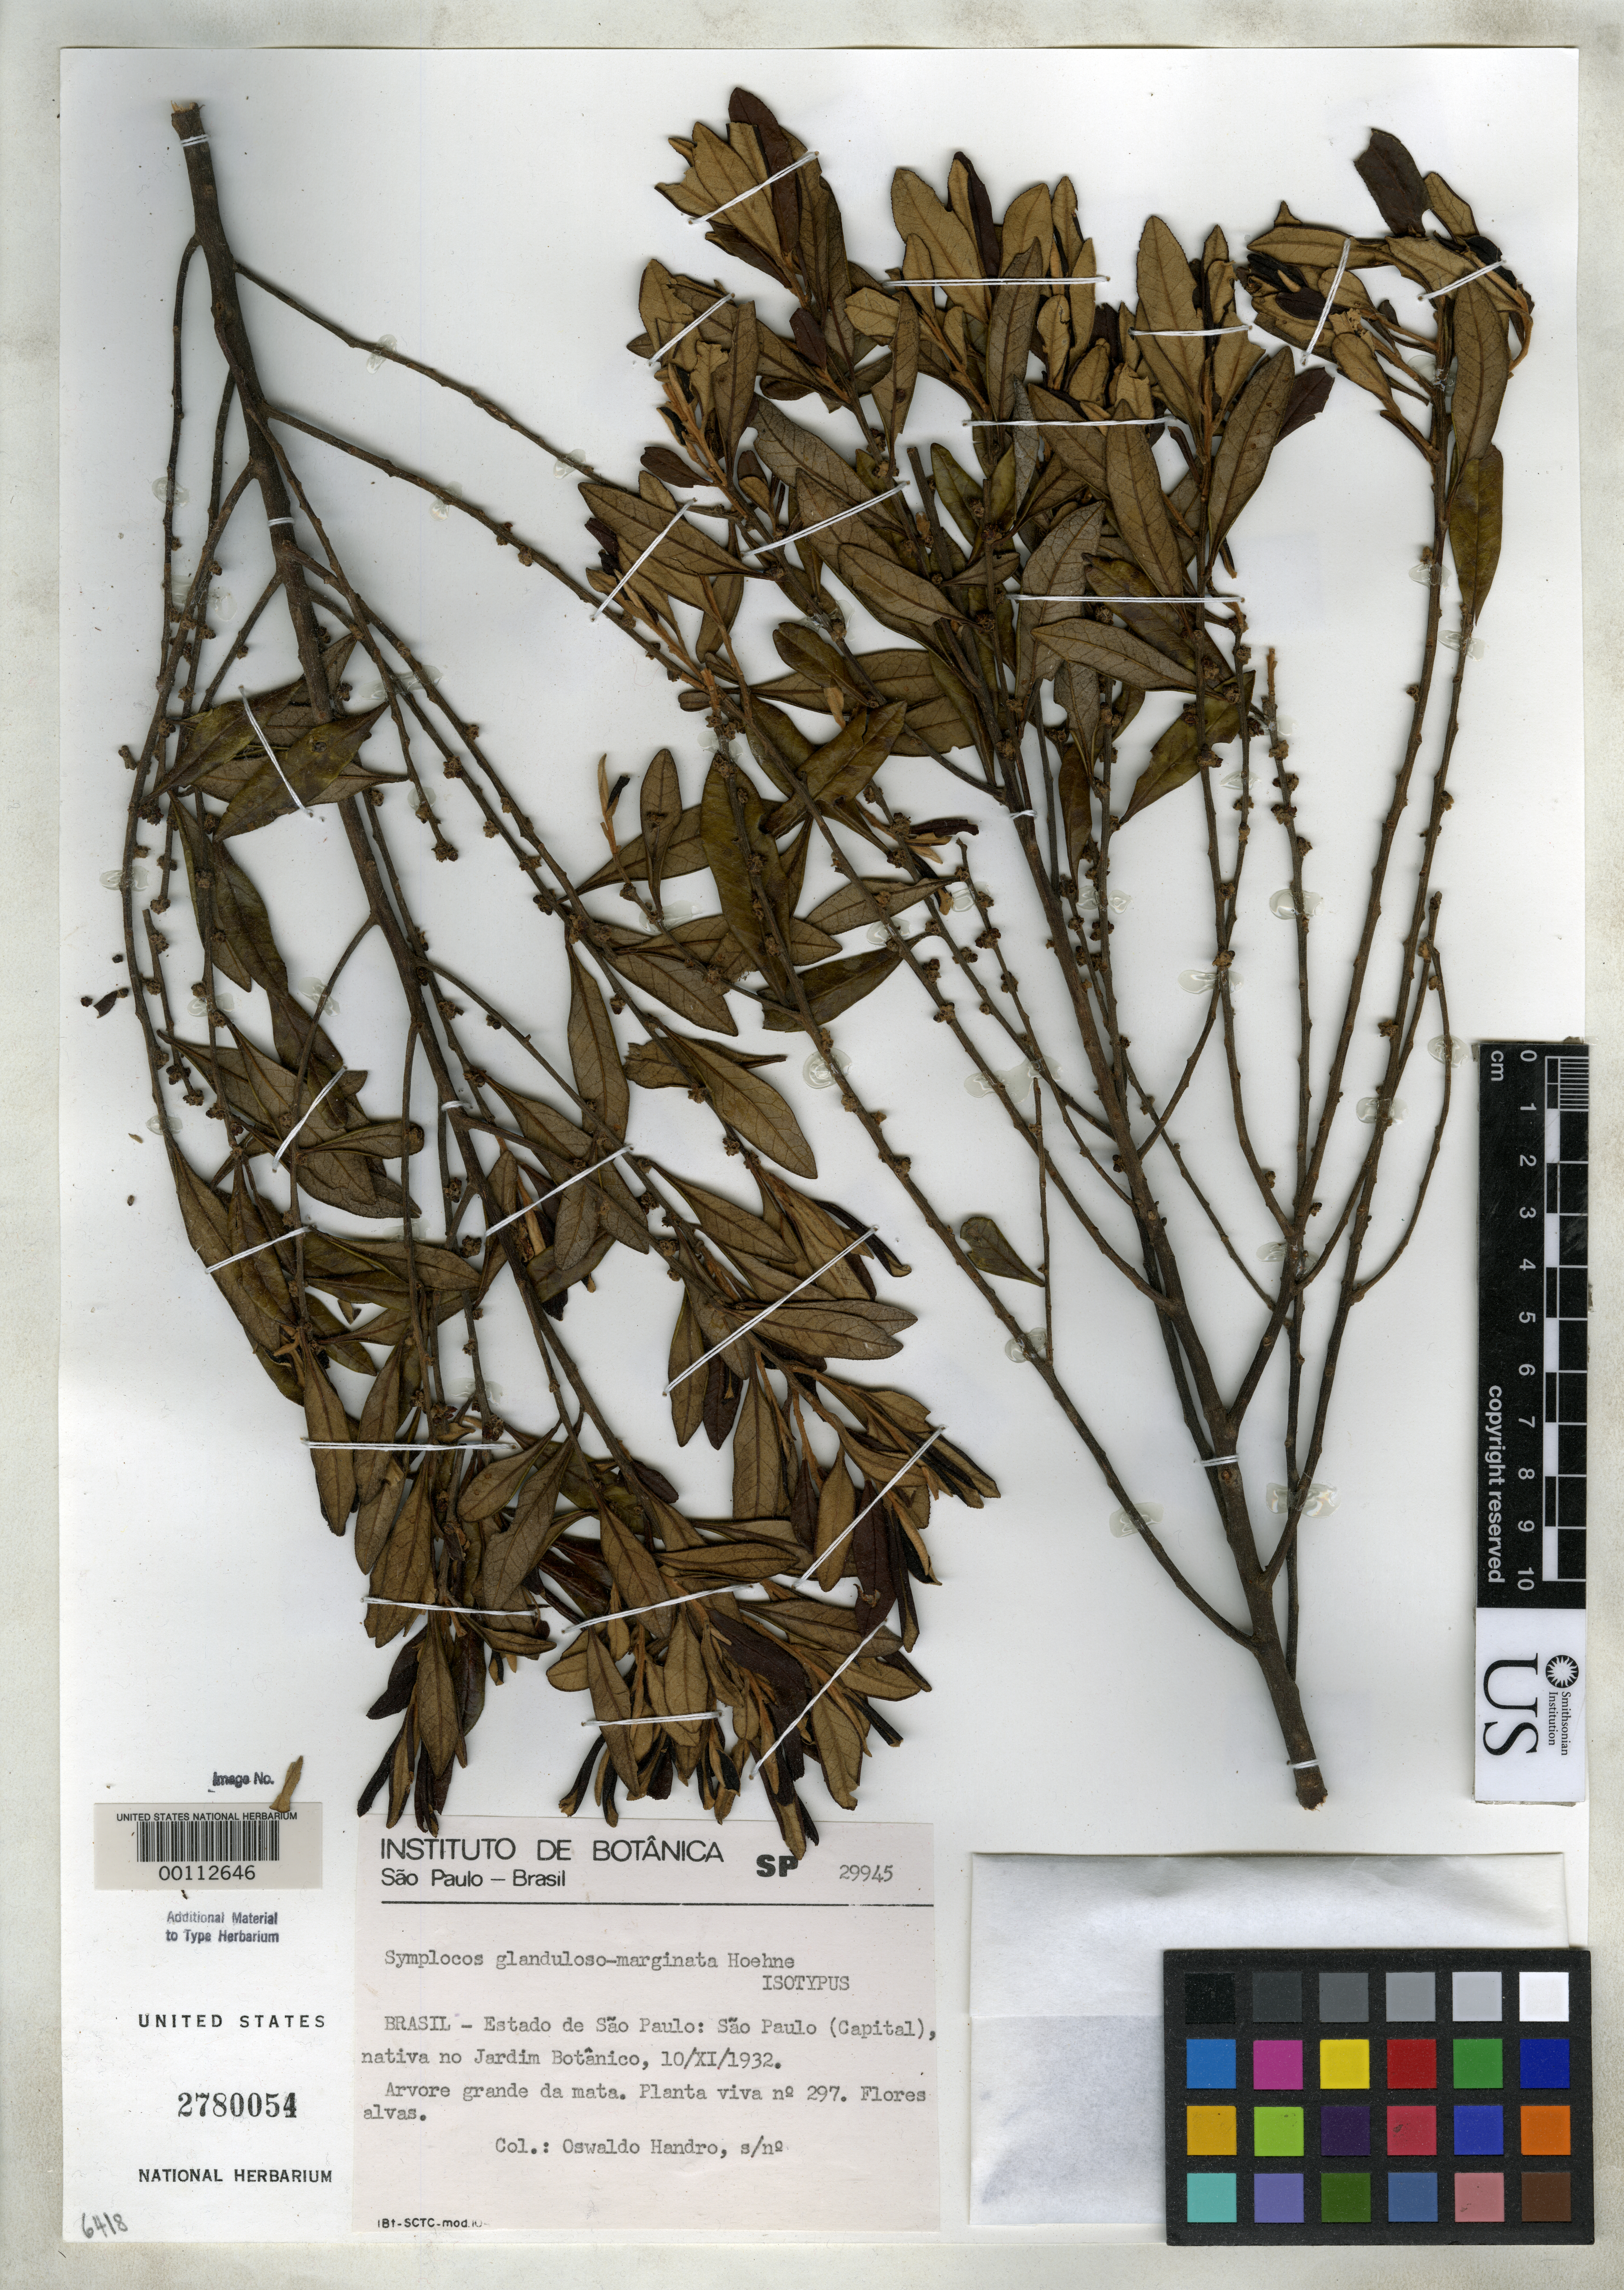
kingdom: Plantae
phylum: Tracheophyta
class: Magnoliopsida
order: Ericales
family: Symplocaceae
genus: Symplocos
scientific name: Symplocos glanduloso-marginata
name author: Hoehne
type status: Isotype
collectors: O. Handro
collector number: Herb. No. 29945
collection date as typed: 10 Nov 1932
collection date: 1932-11-10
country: Brazil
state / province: São Paulo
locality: São Paulo, Jardim Botanico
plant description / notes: Planta viva no. 297.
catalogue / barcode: US 2780054